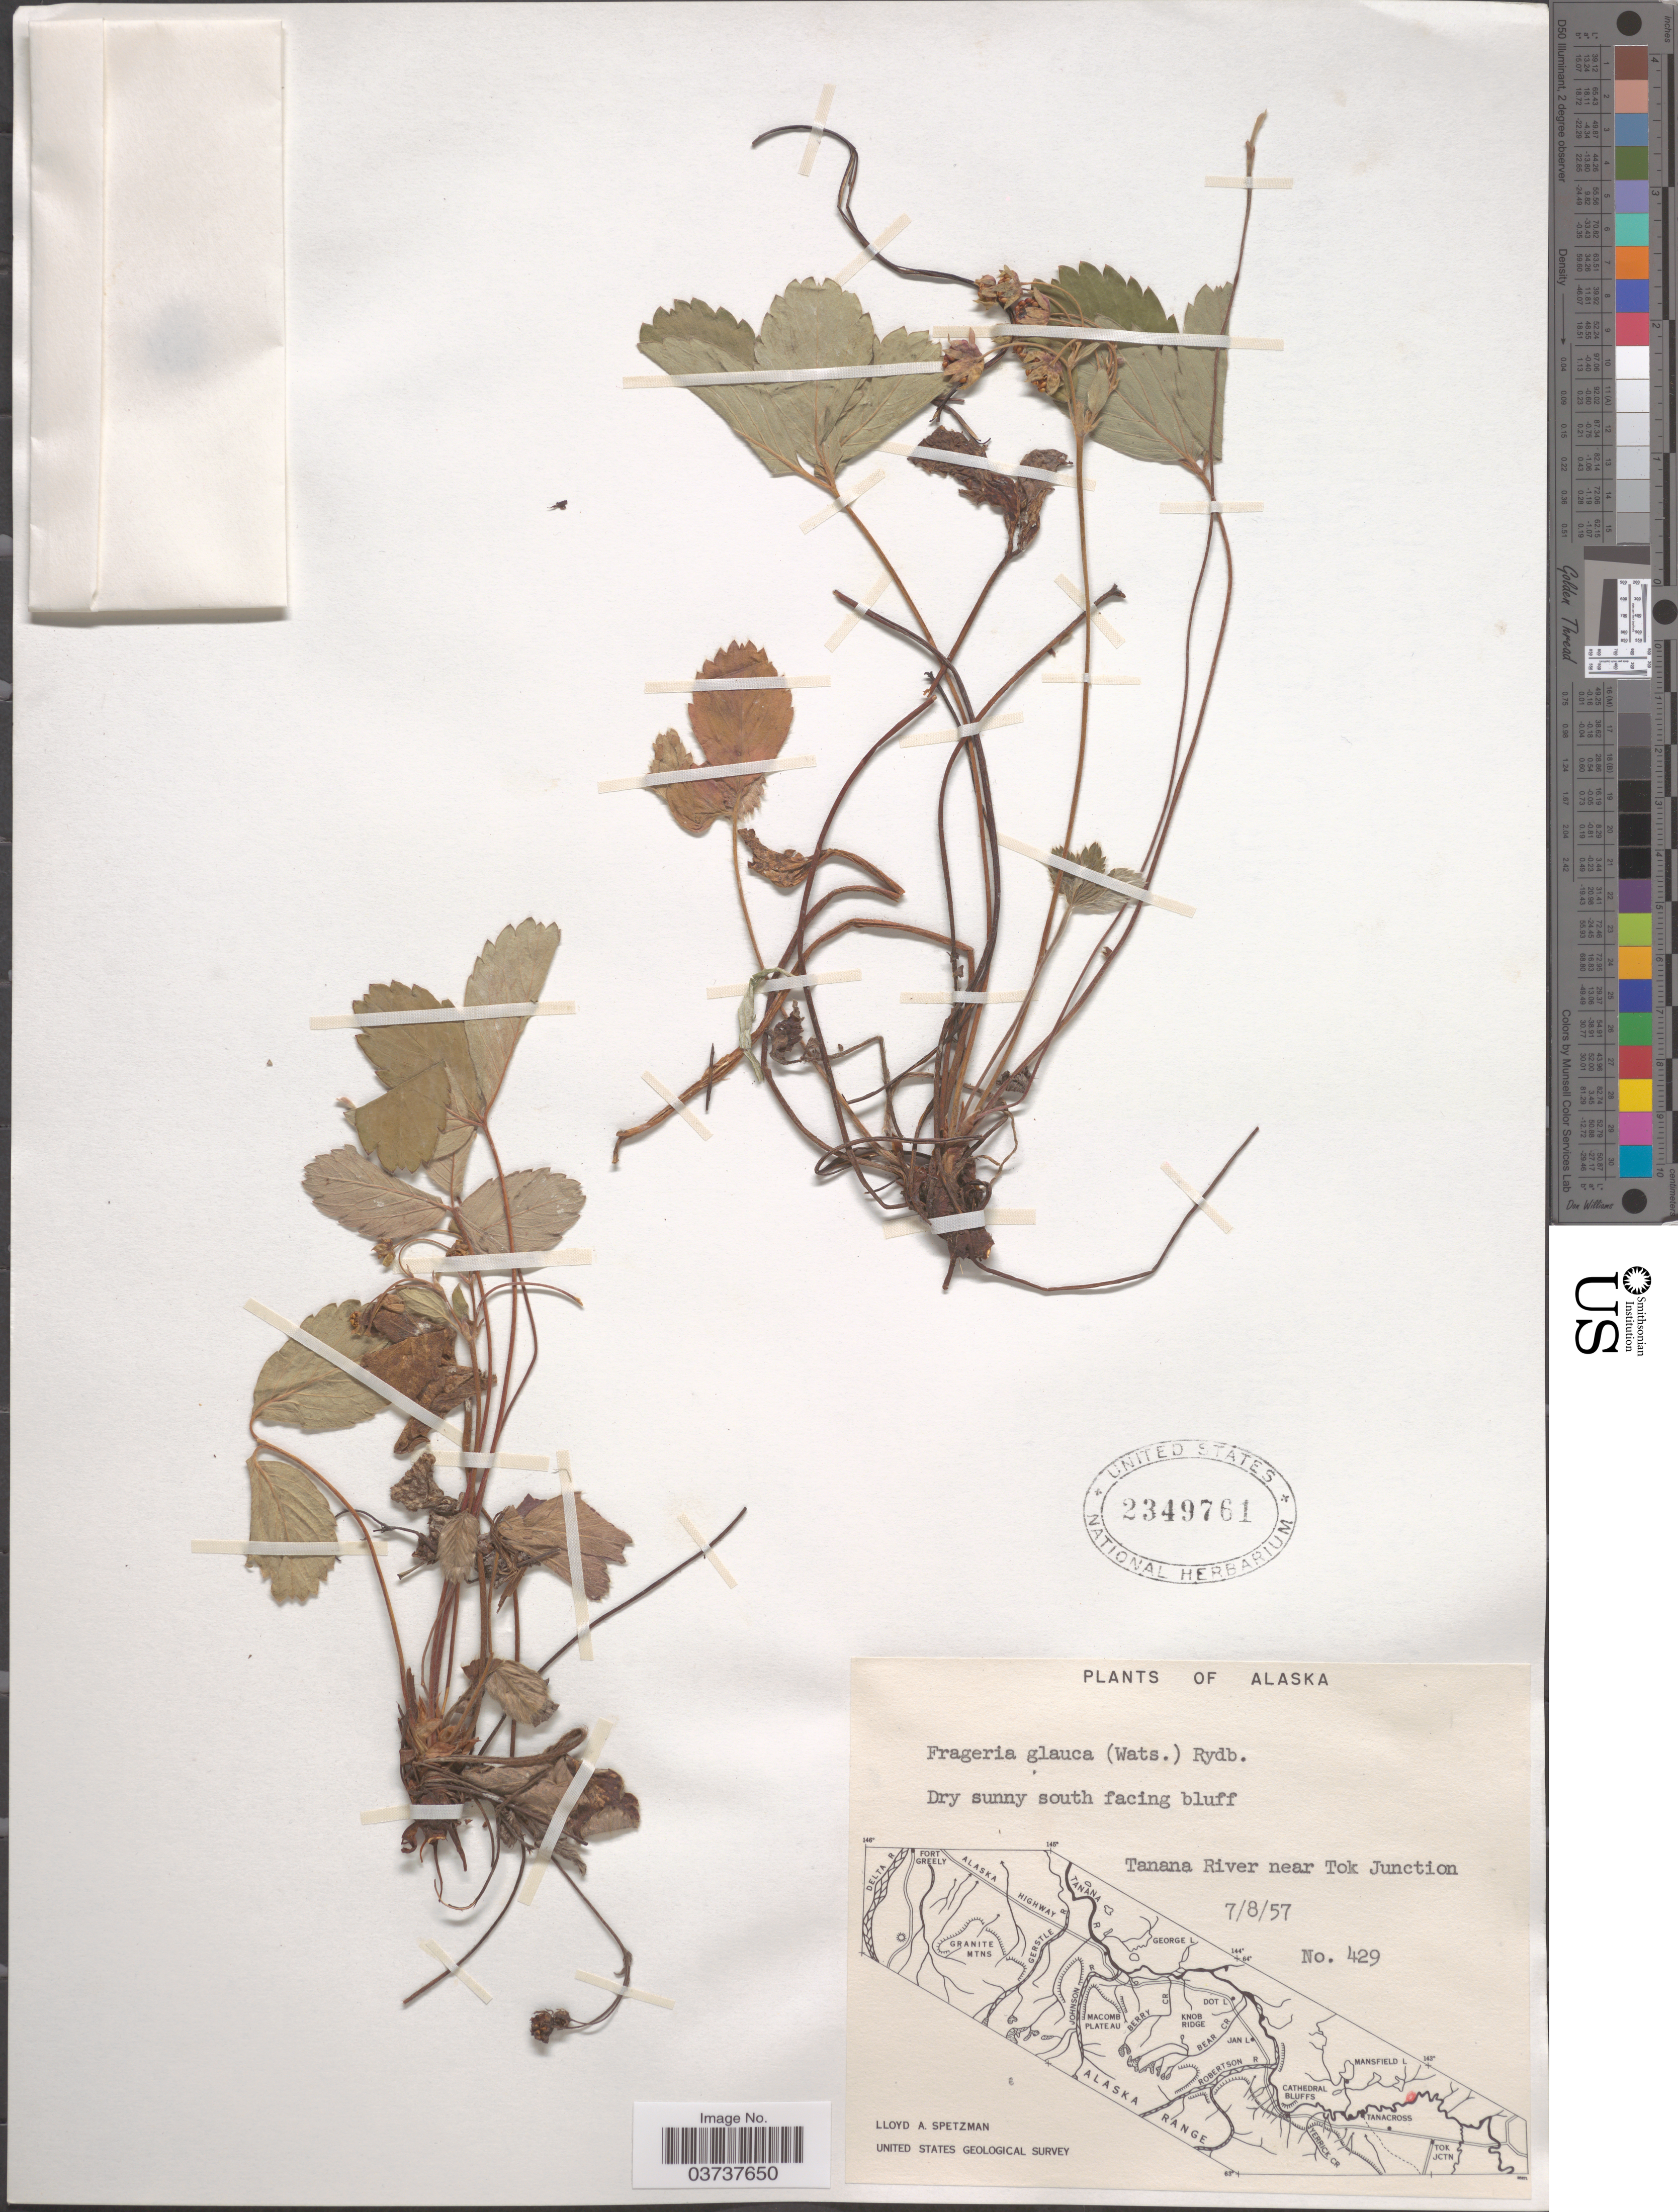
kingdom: Plantae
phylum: Tracheophyta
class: Magnoliopsida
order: Rosales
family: Rosaceae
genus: Fragaria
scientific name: Fragaria virginiana subsp. glauca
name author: (S. Watson) Staudt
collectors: L. Spetzman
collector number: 429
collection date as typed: Transcribed d/m/y: 8/7/57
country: United States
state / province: Alaska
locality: Tanana River near Tok Junction.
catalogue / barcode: US 2349761